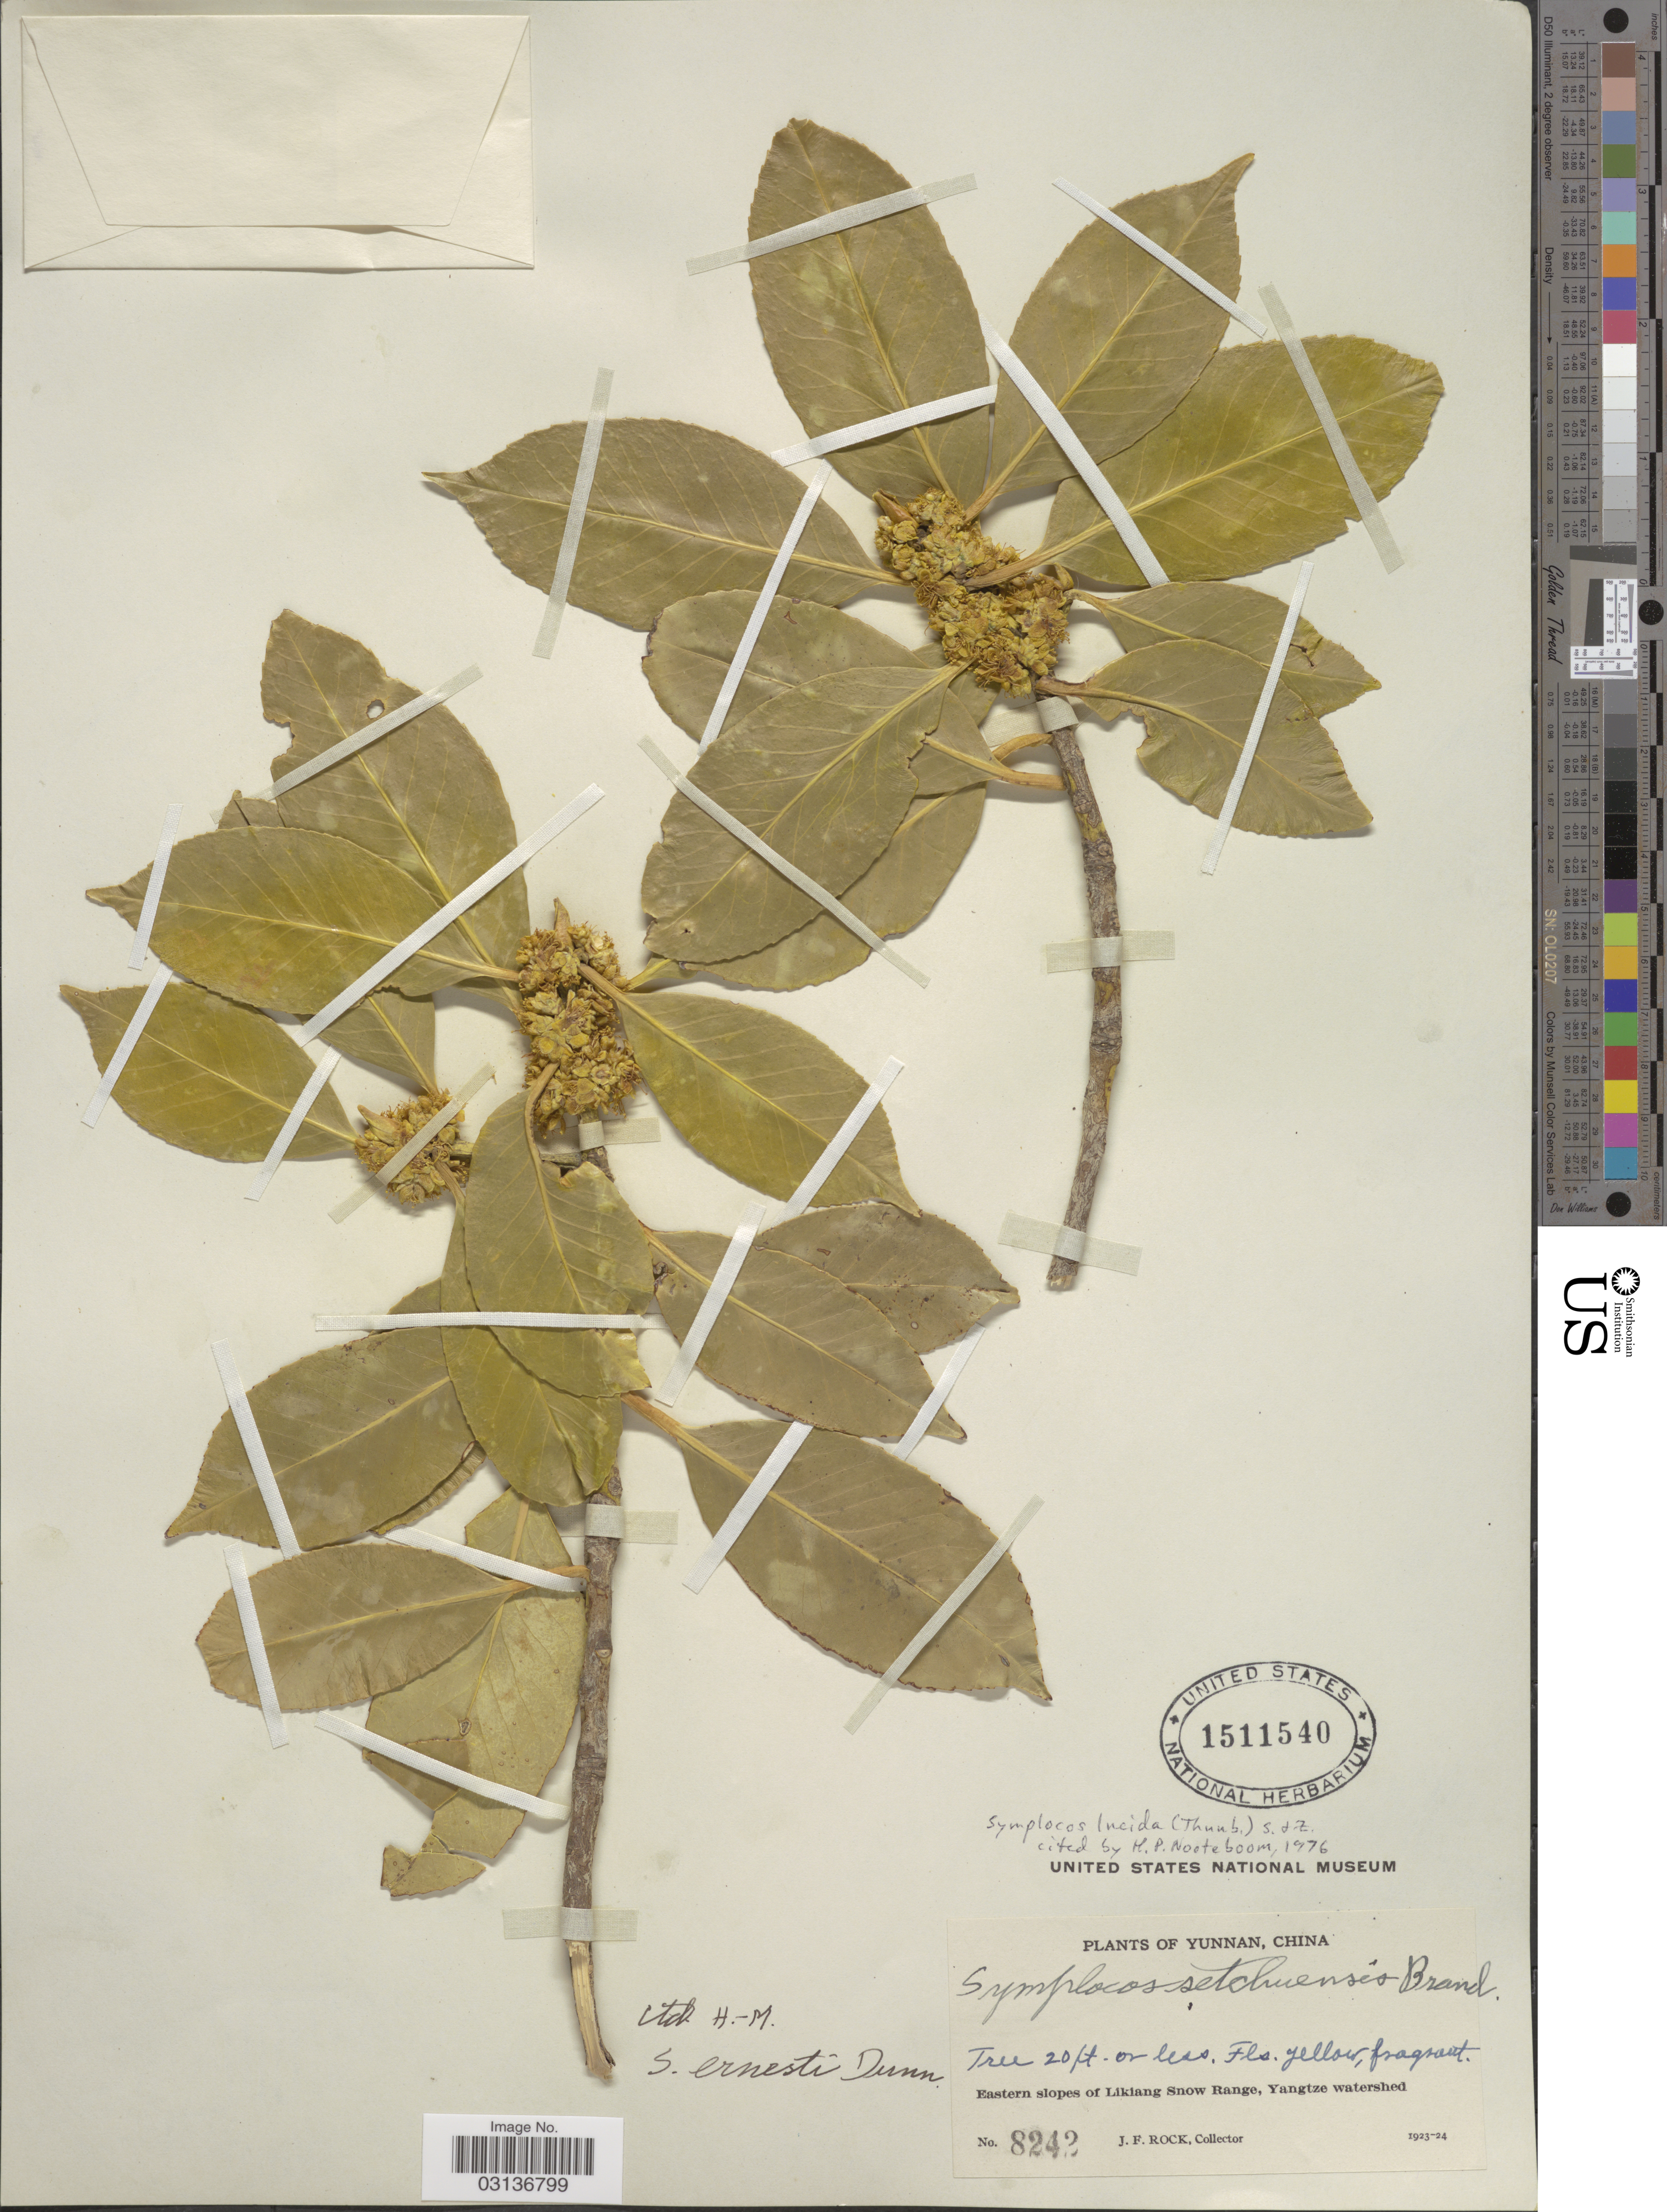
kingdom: Plantae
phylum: Tracheophyta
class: Magnoliopsida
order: Ericales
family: Symplocaceae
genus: Symplocos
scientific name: Symplocos lucida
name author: (Thurb.) Siebold & Zucc.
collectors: J. Rock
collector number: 8242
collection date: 1923/1924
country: China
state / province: Yunnan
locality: Eastern slopes of Likiang Snow Range, Yangtze watershed.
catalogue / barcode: US 1511540